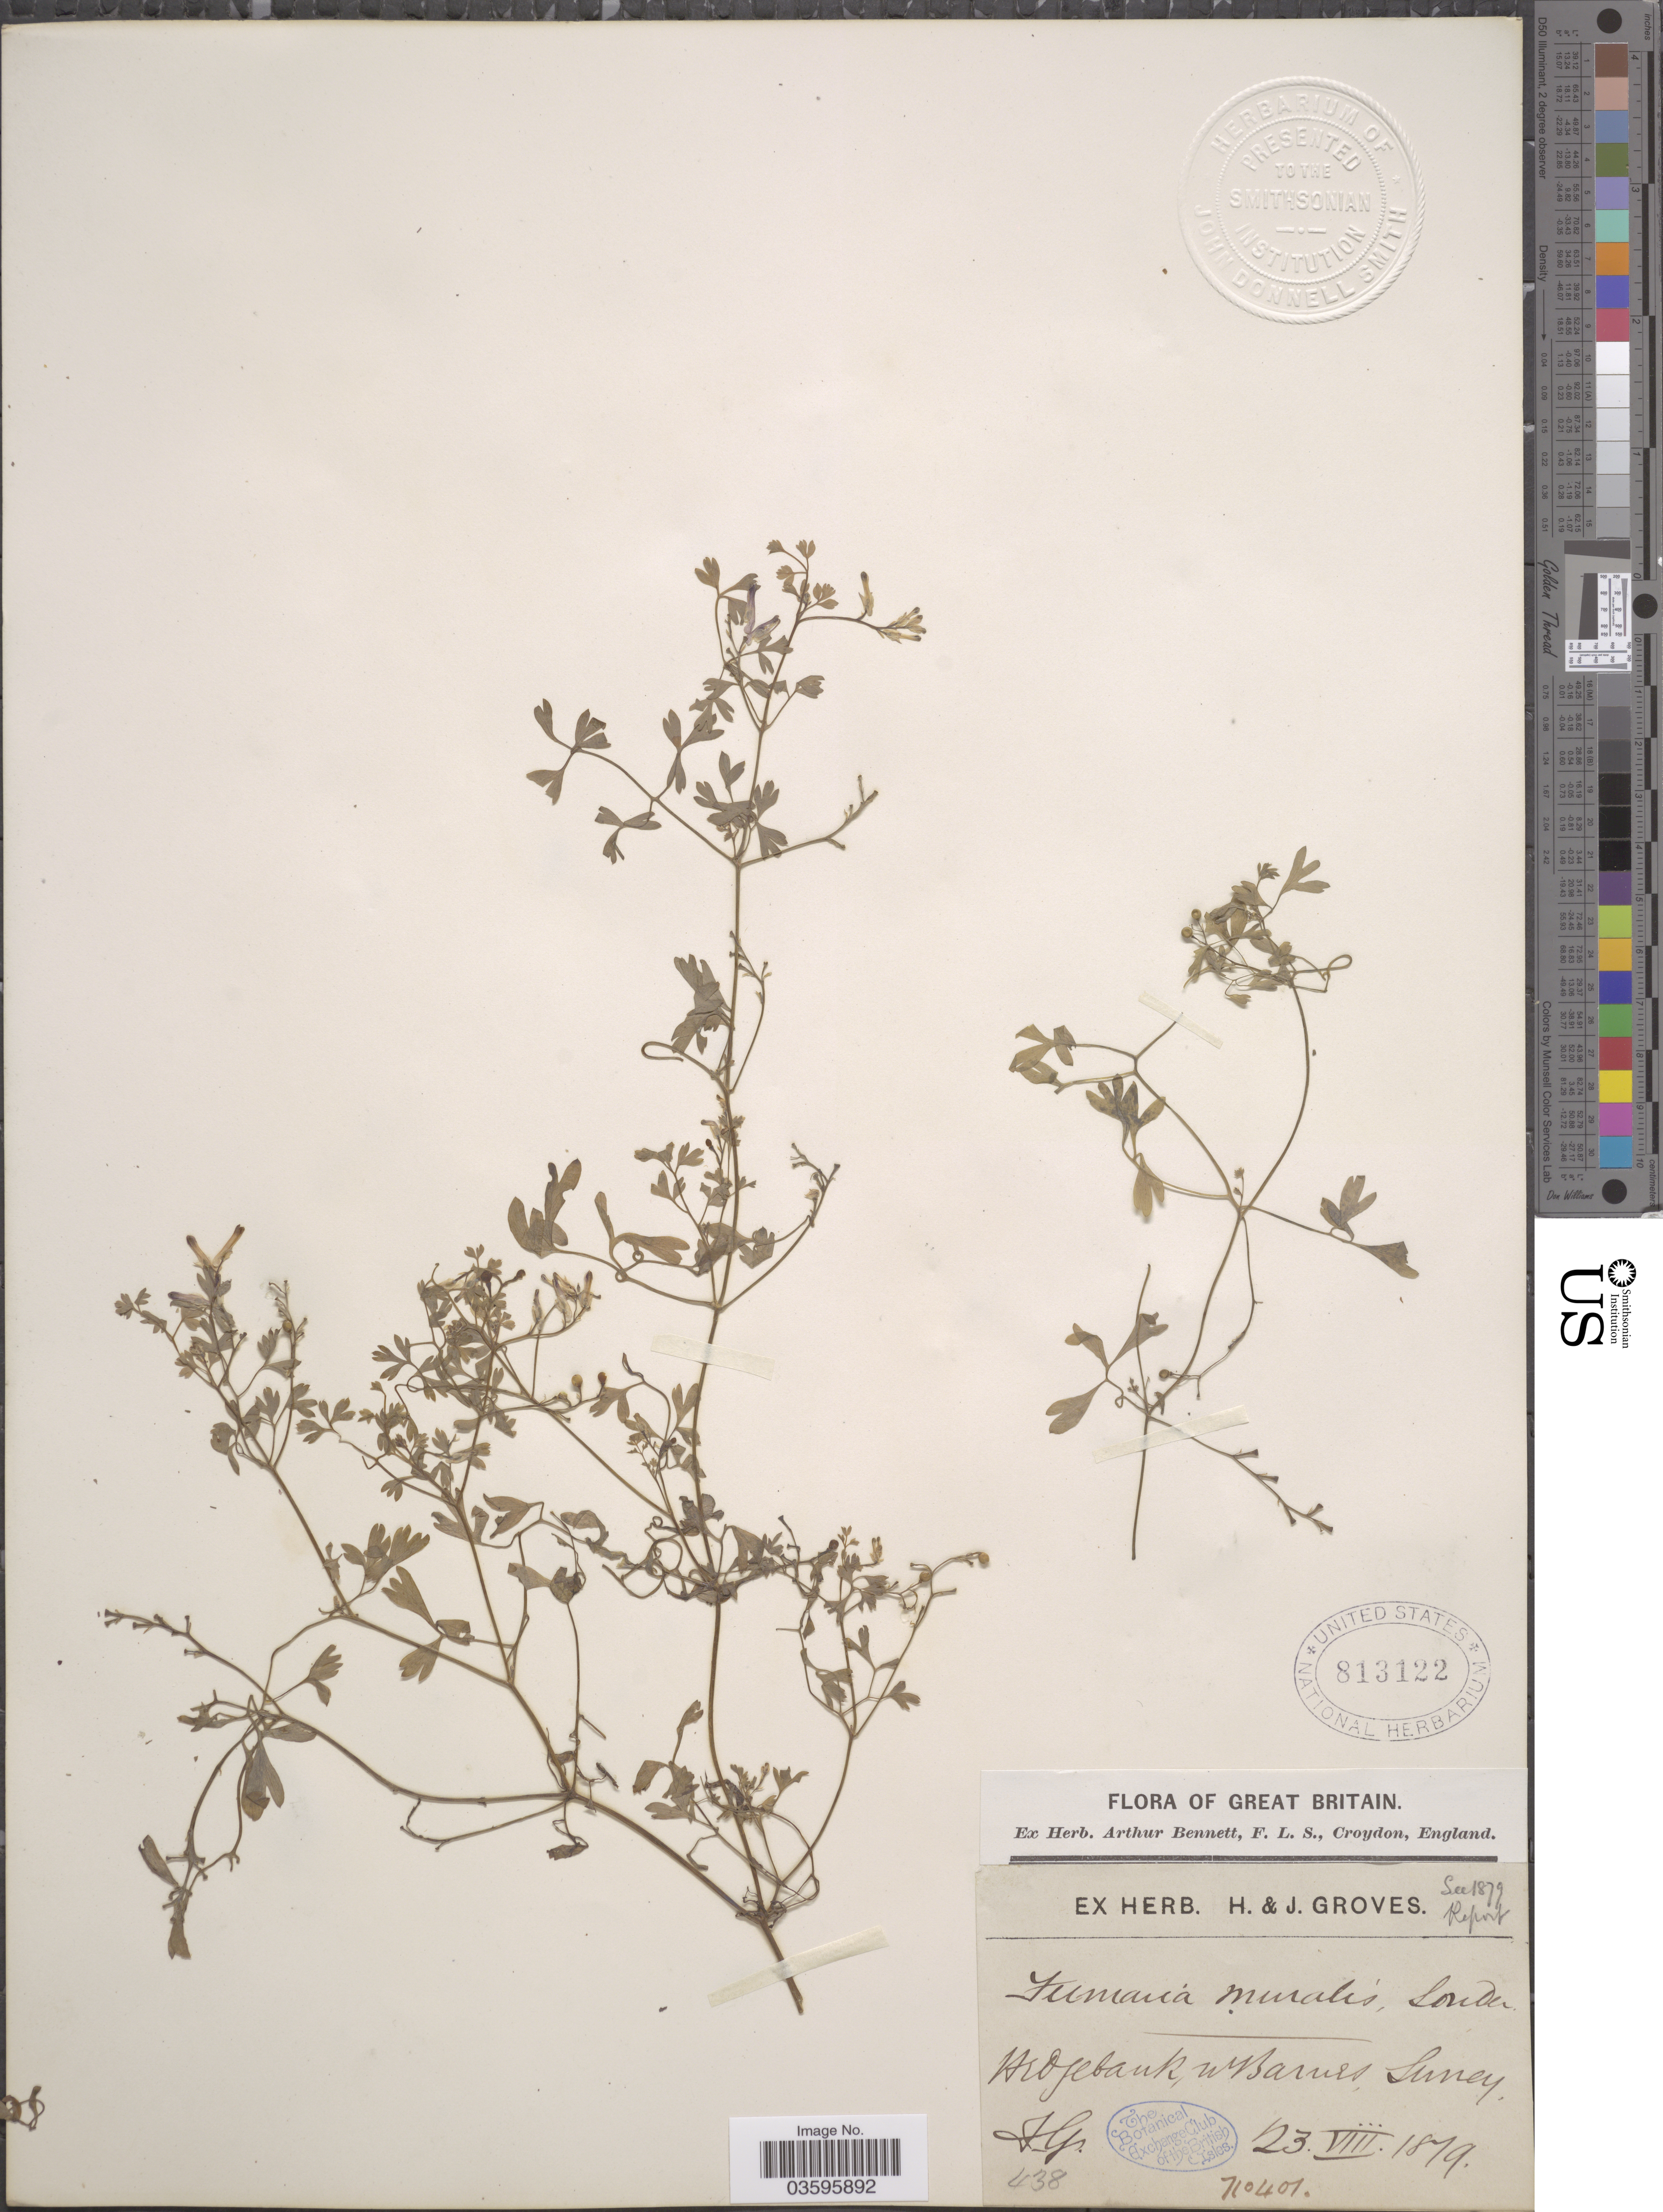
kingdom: Plantae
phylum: Tracheophyta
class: Magnoliopsida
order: Ranunculales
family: Papaveraceae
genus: Fumaria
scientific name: Fumaria muralis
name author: Sond. ex W.D.J. Koch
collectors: J. Groves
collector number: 401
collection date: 1879-08-23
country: United Kingdom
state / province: England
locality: Great Britain. Hedge bank, W Barnes, Surrey.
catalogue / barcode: US 813122